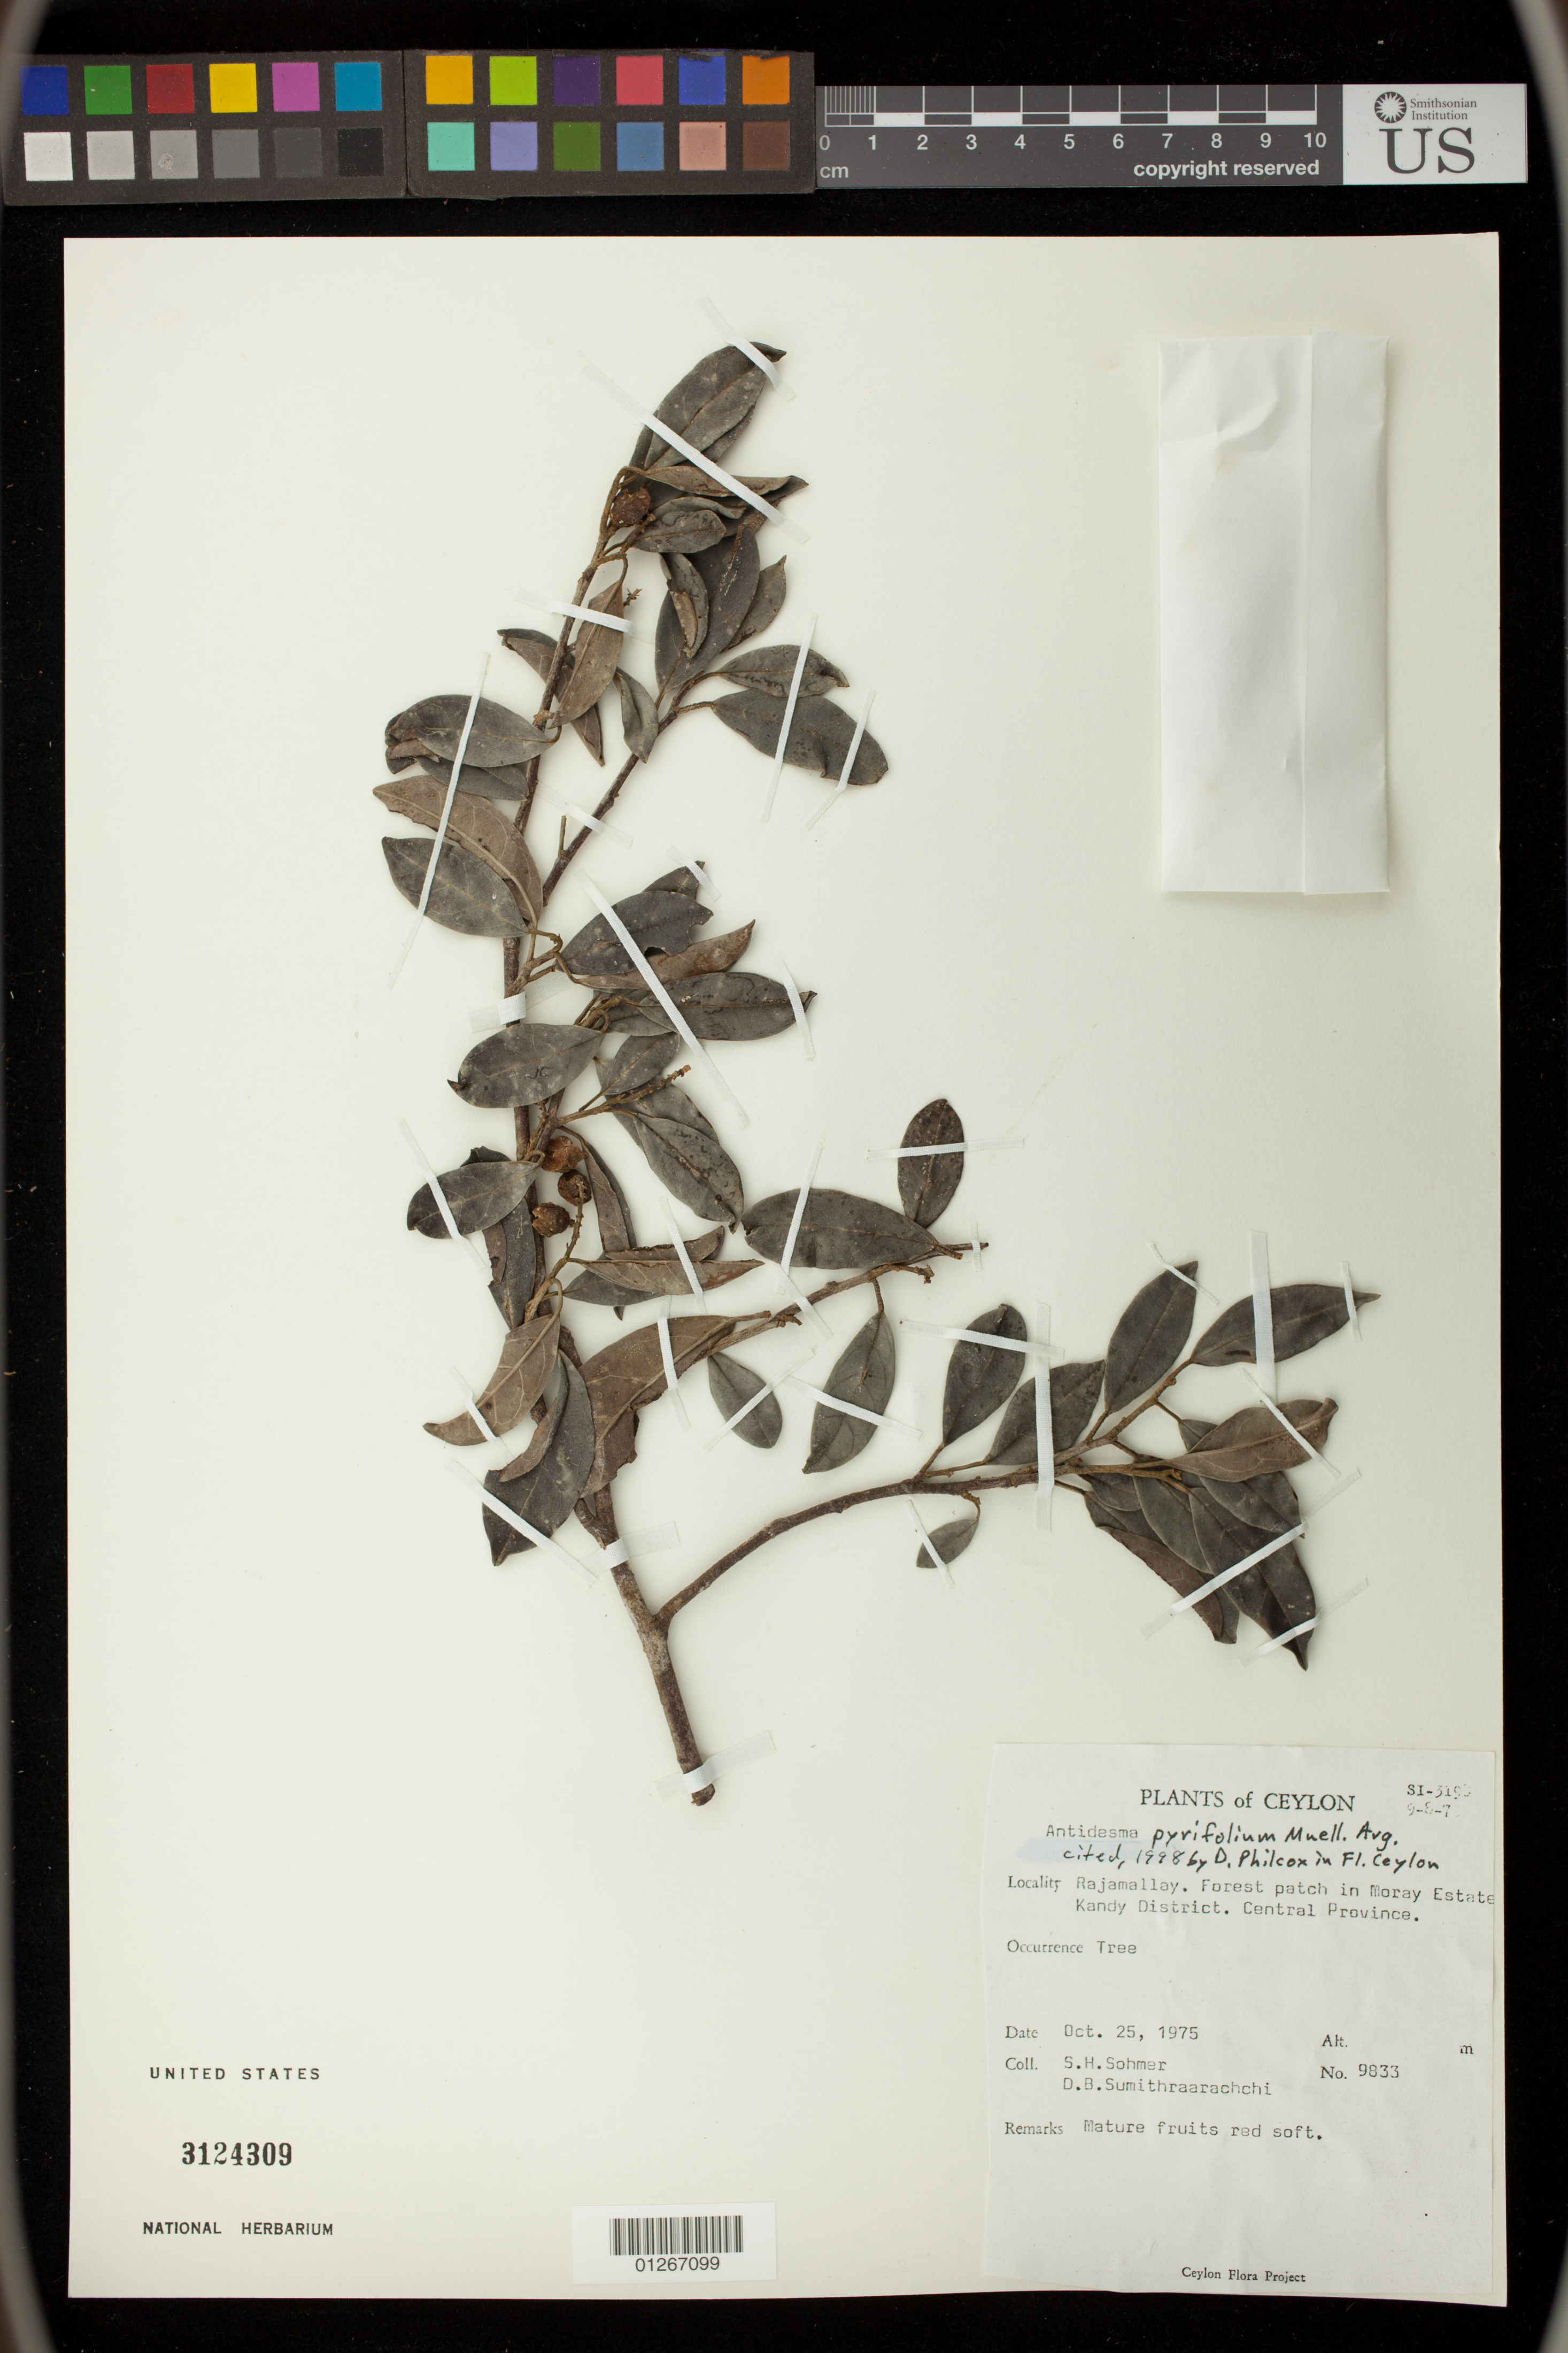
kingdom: Plantae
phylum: Tracheophyta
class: Magnoliopsida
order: Malpighiales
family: Phyllanthaceae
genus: Antidesma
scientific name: Antidesma pyrifolium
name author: Müll. Arg.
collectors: S. H. Sohmer & D. B. Sumithraarachchi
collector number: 9833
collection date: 1975-10-25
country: Sri Lanka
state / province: Central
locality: Rajamallay. Forest patch in Moray Estate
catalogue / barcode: US 3124309